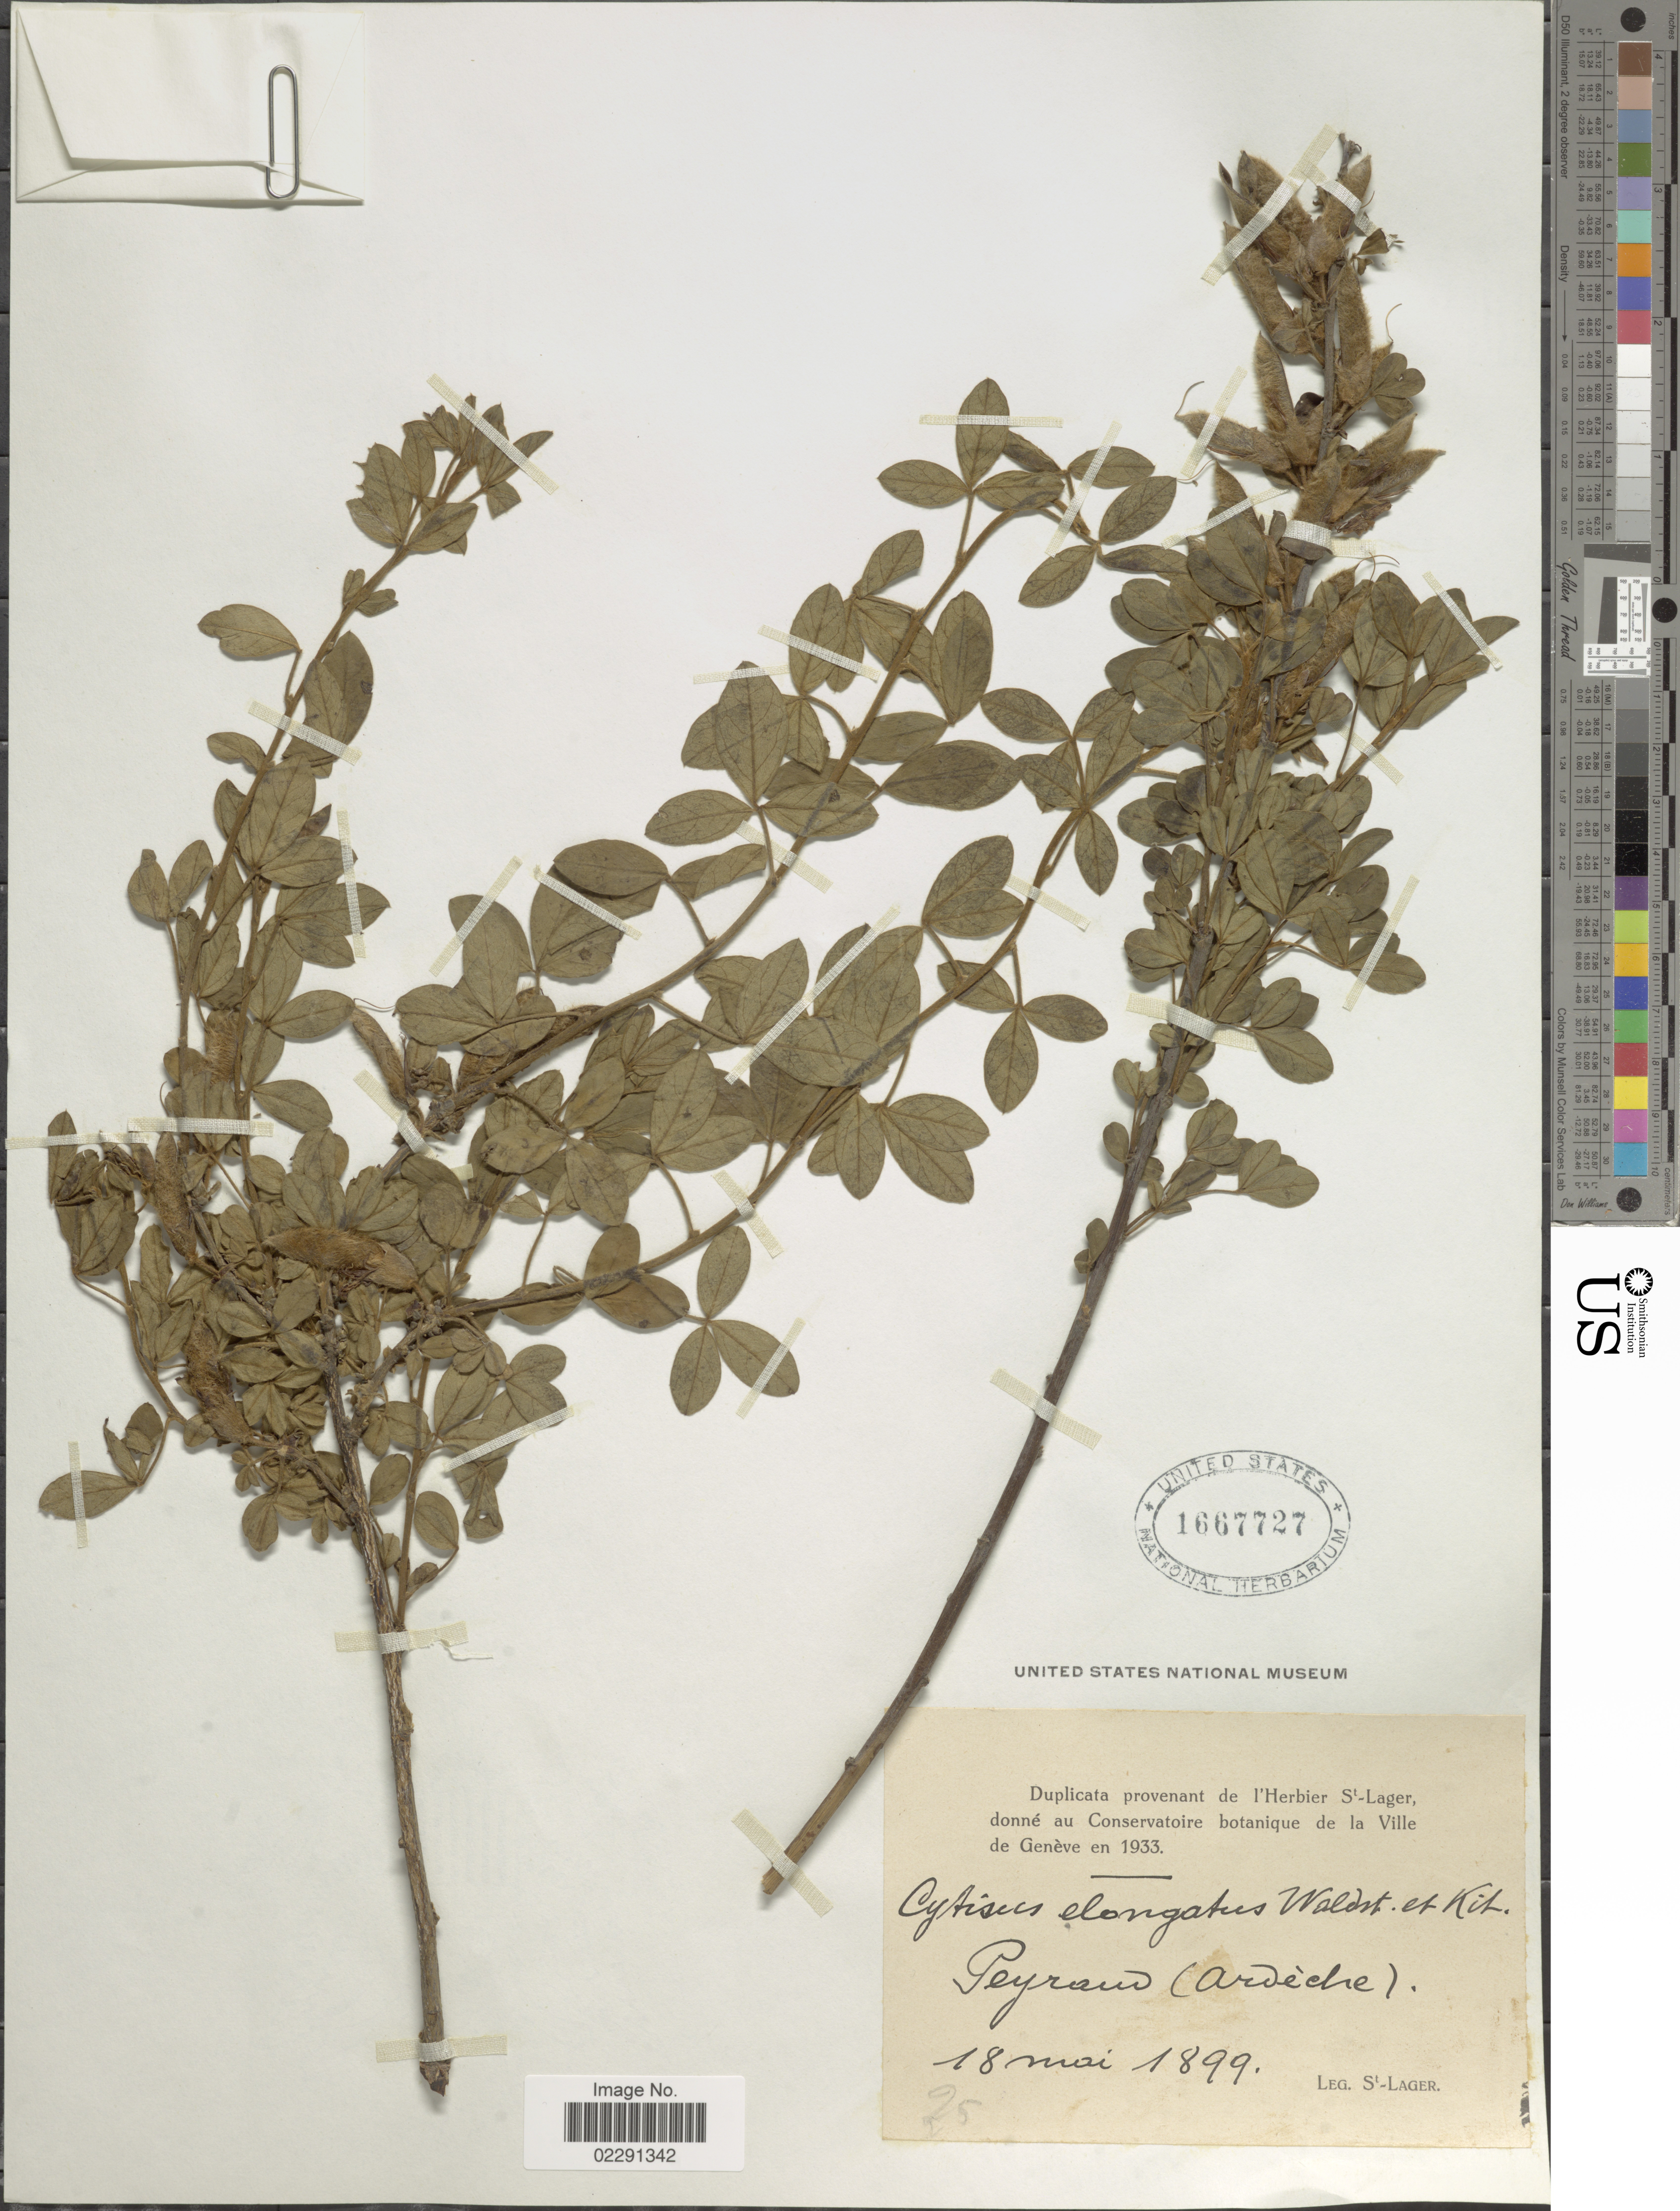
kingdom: Plantae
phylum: Tracheophyta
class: Magnoliopsida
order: Fabales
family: Fabaceae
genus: Cytisus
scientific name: Cytisus elongatus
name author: Waldst. & Kit.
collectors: Saint-Lager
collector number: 25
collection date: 1899-05-18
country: France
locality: Peyra (Ardedre). [interpreted]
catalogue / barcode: US 1667727